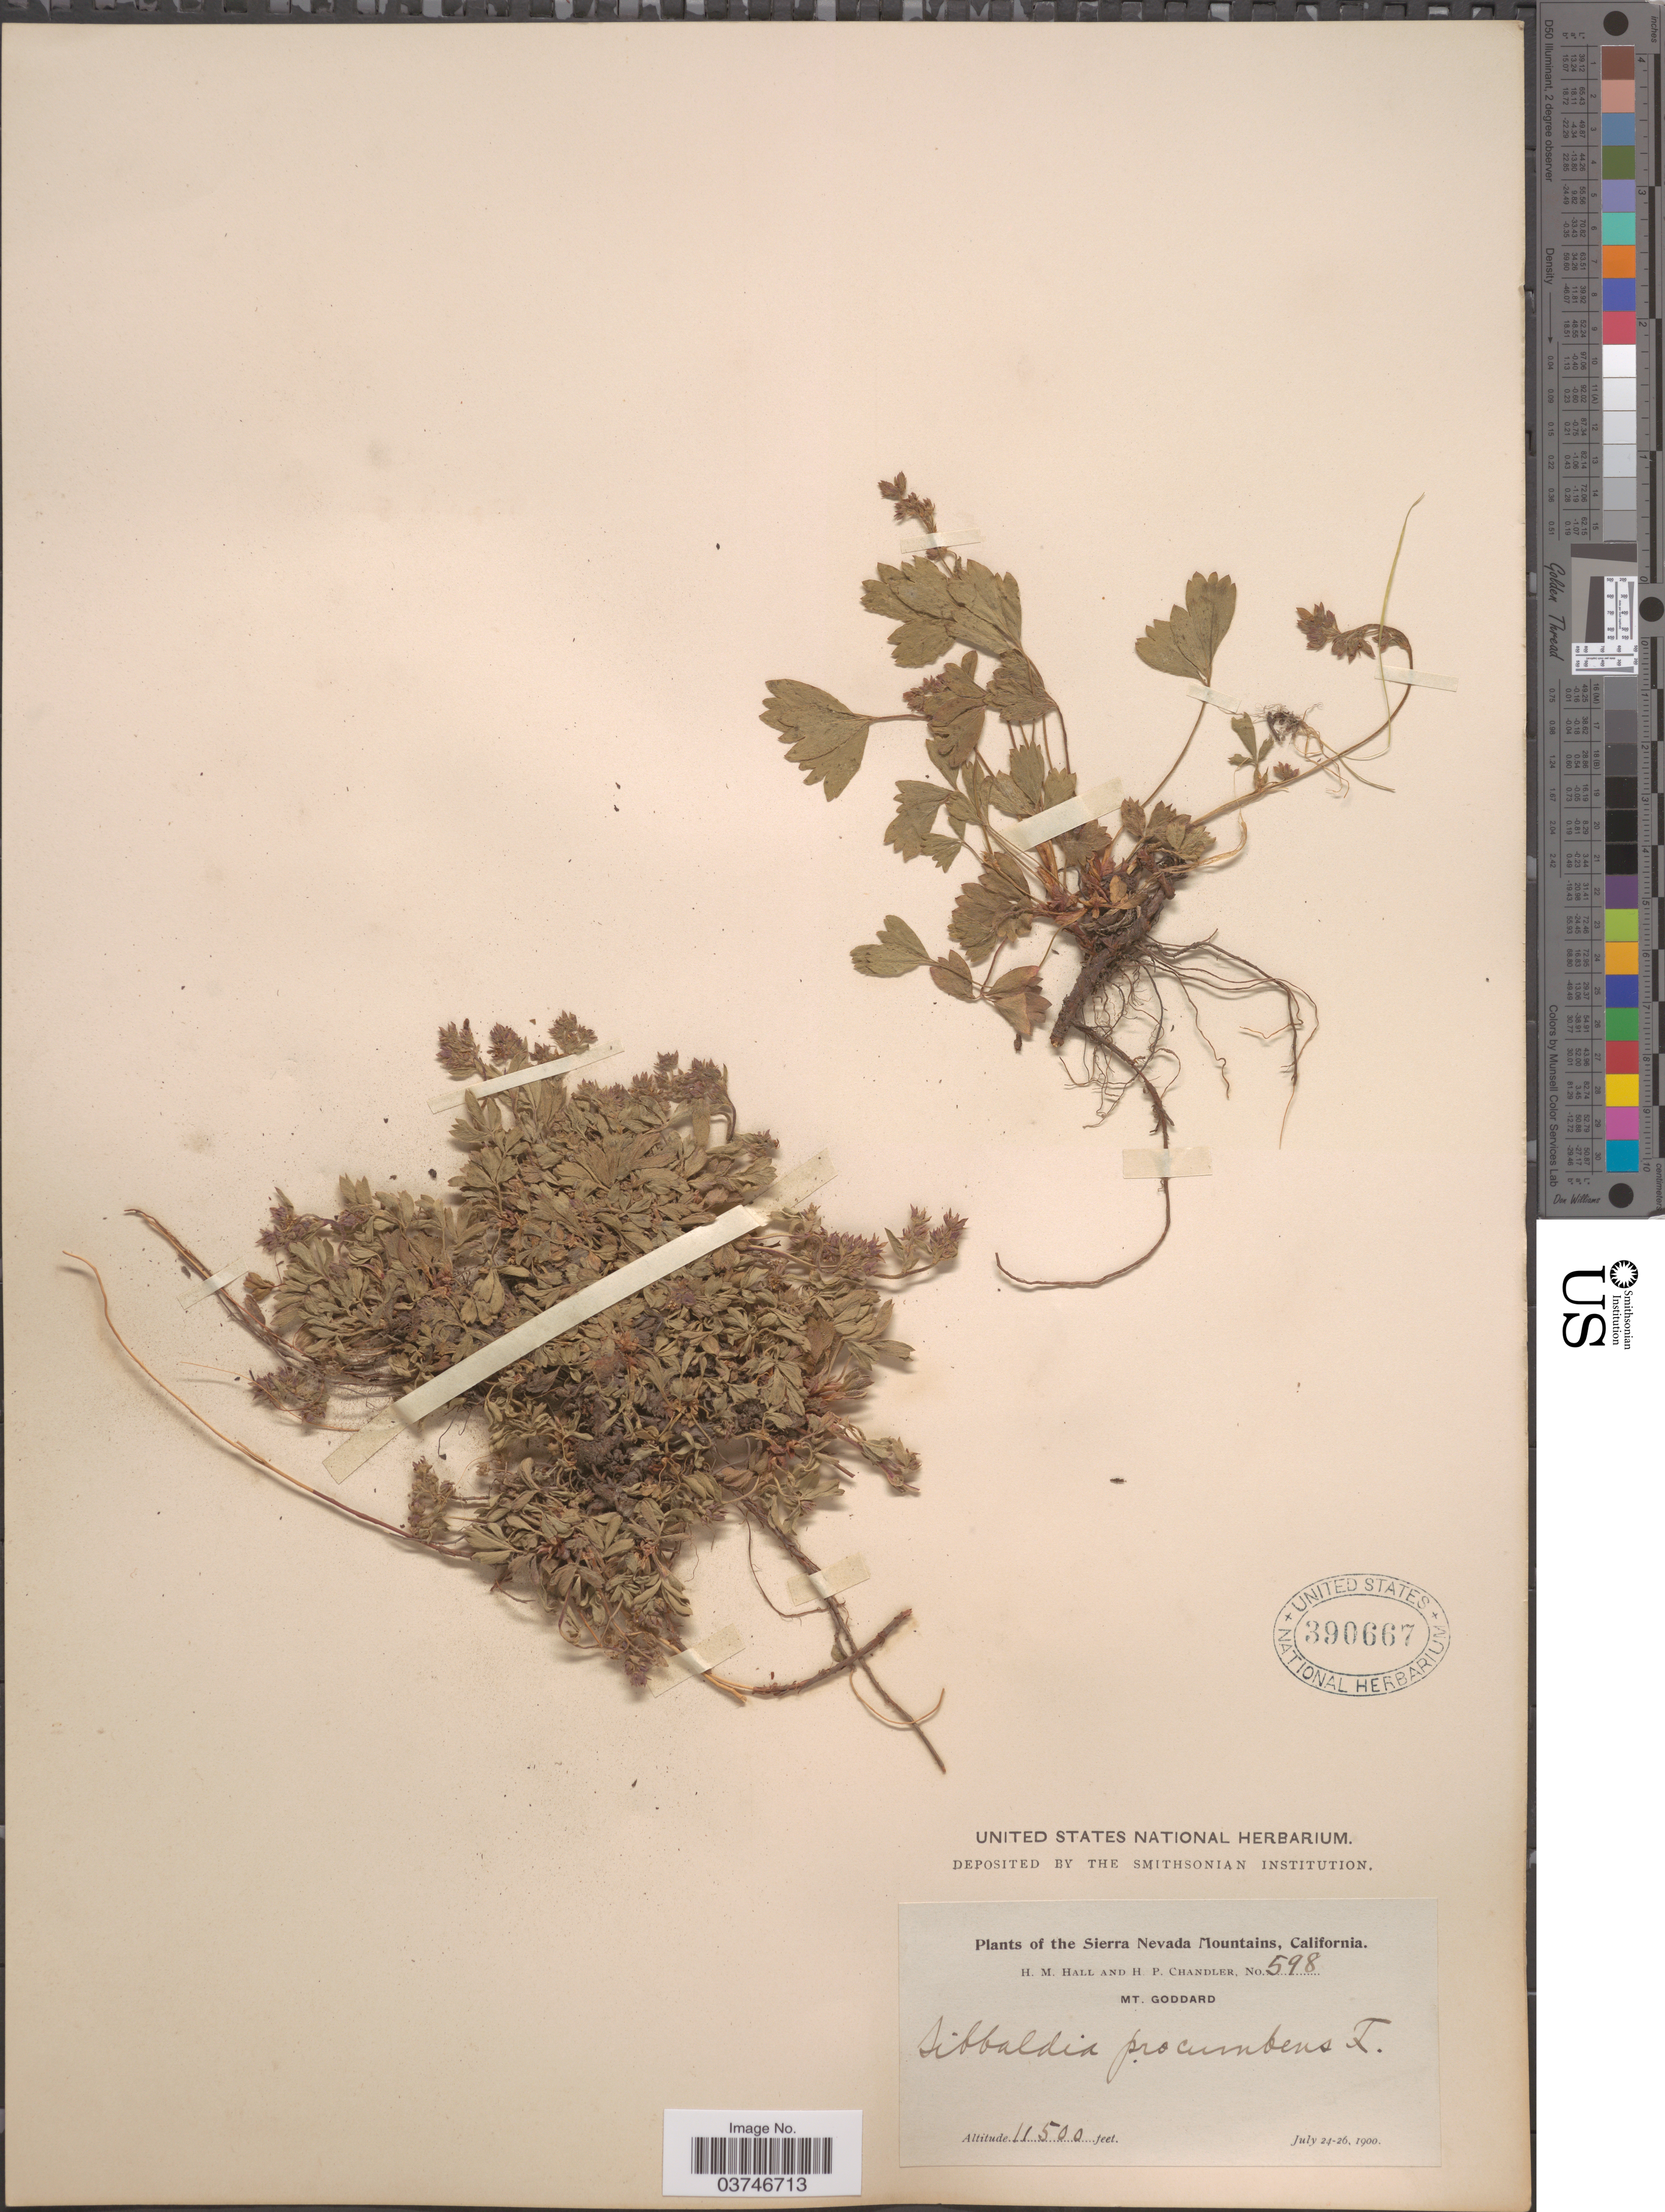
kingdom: Plantae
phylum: Tracheophyta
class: Magnoliopsida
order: Rosales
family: Rosaceae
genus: Sibbaldia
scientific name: Sibbaldia procumbens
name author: L.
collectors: H. M. Hall & H. Chandler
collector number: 598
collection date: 1900-07-24/1900-07-26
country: United States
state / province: California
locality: The Sierra Nevada Mountains. Mt. Goddard.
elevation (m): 3505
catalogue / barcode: US 390667